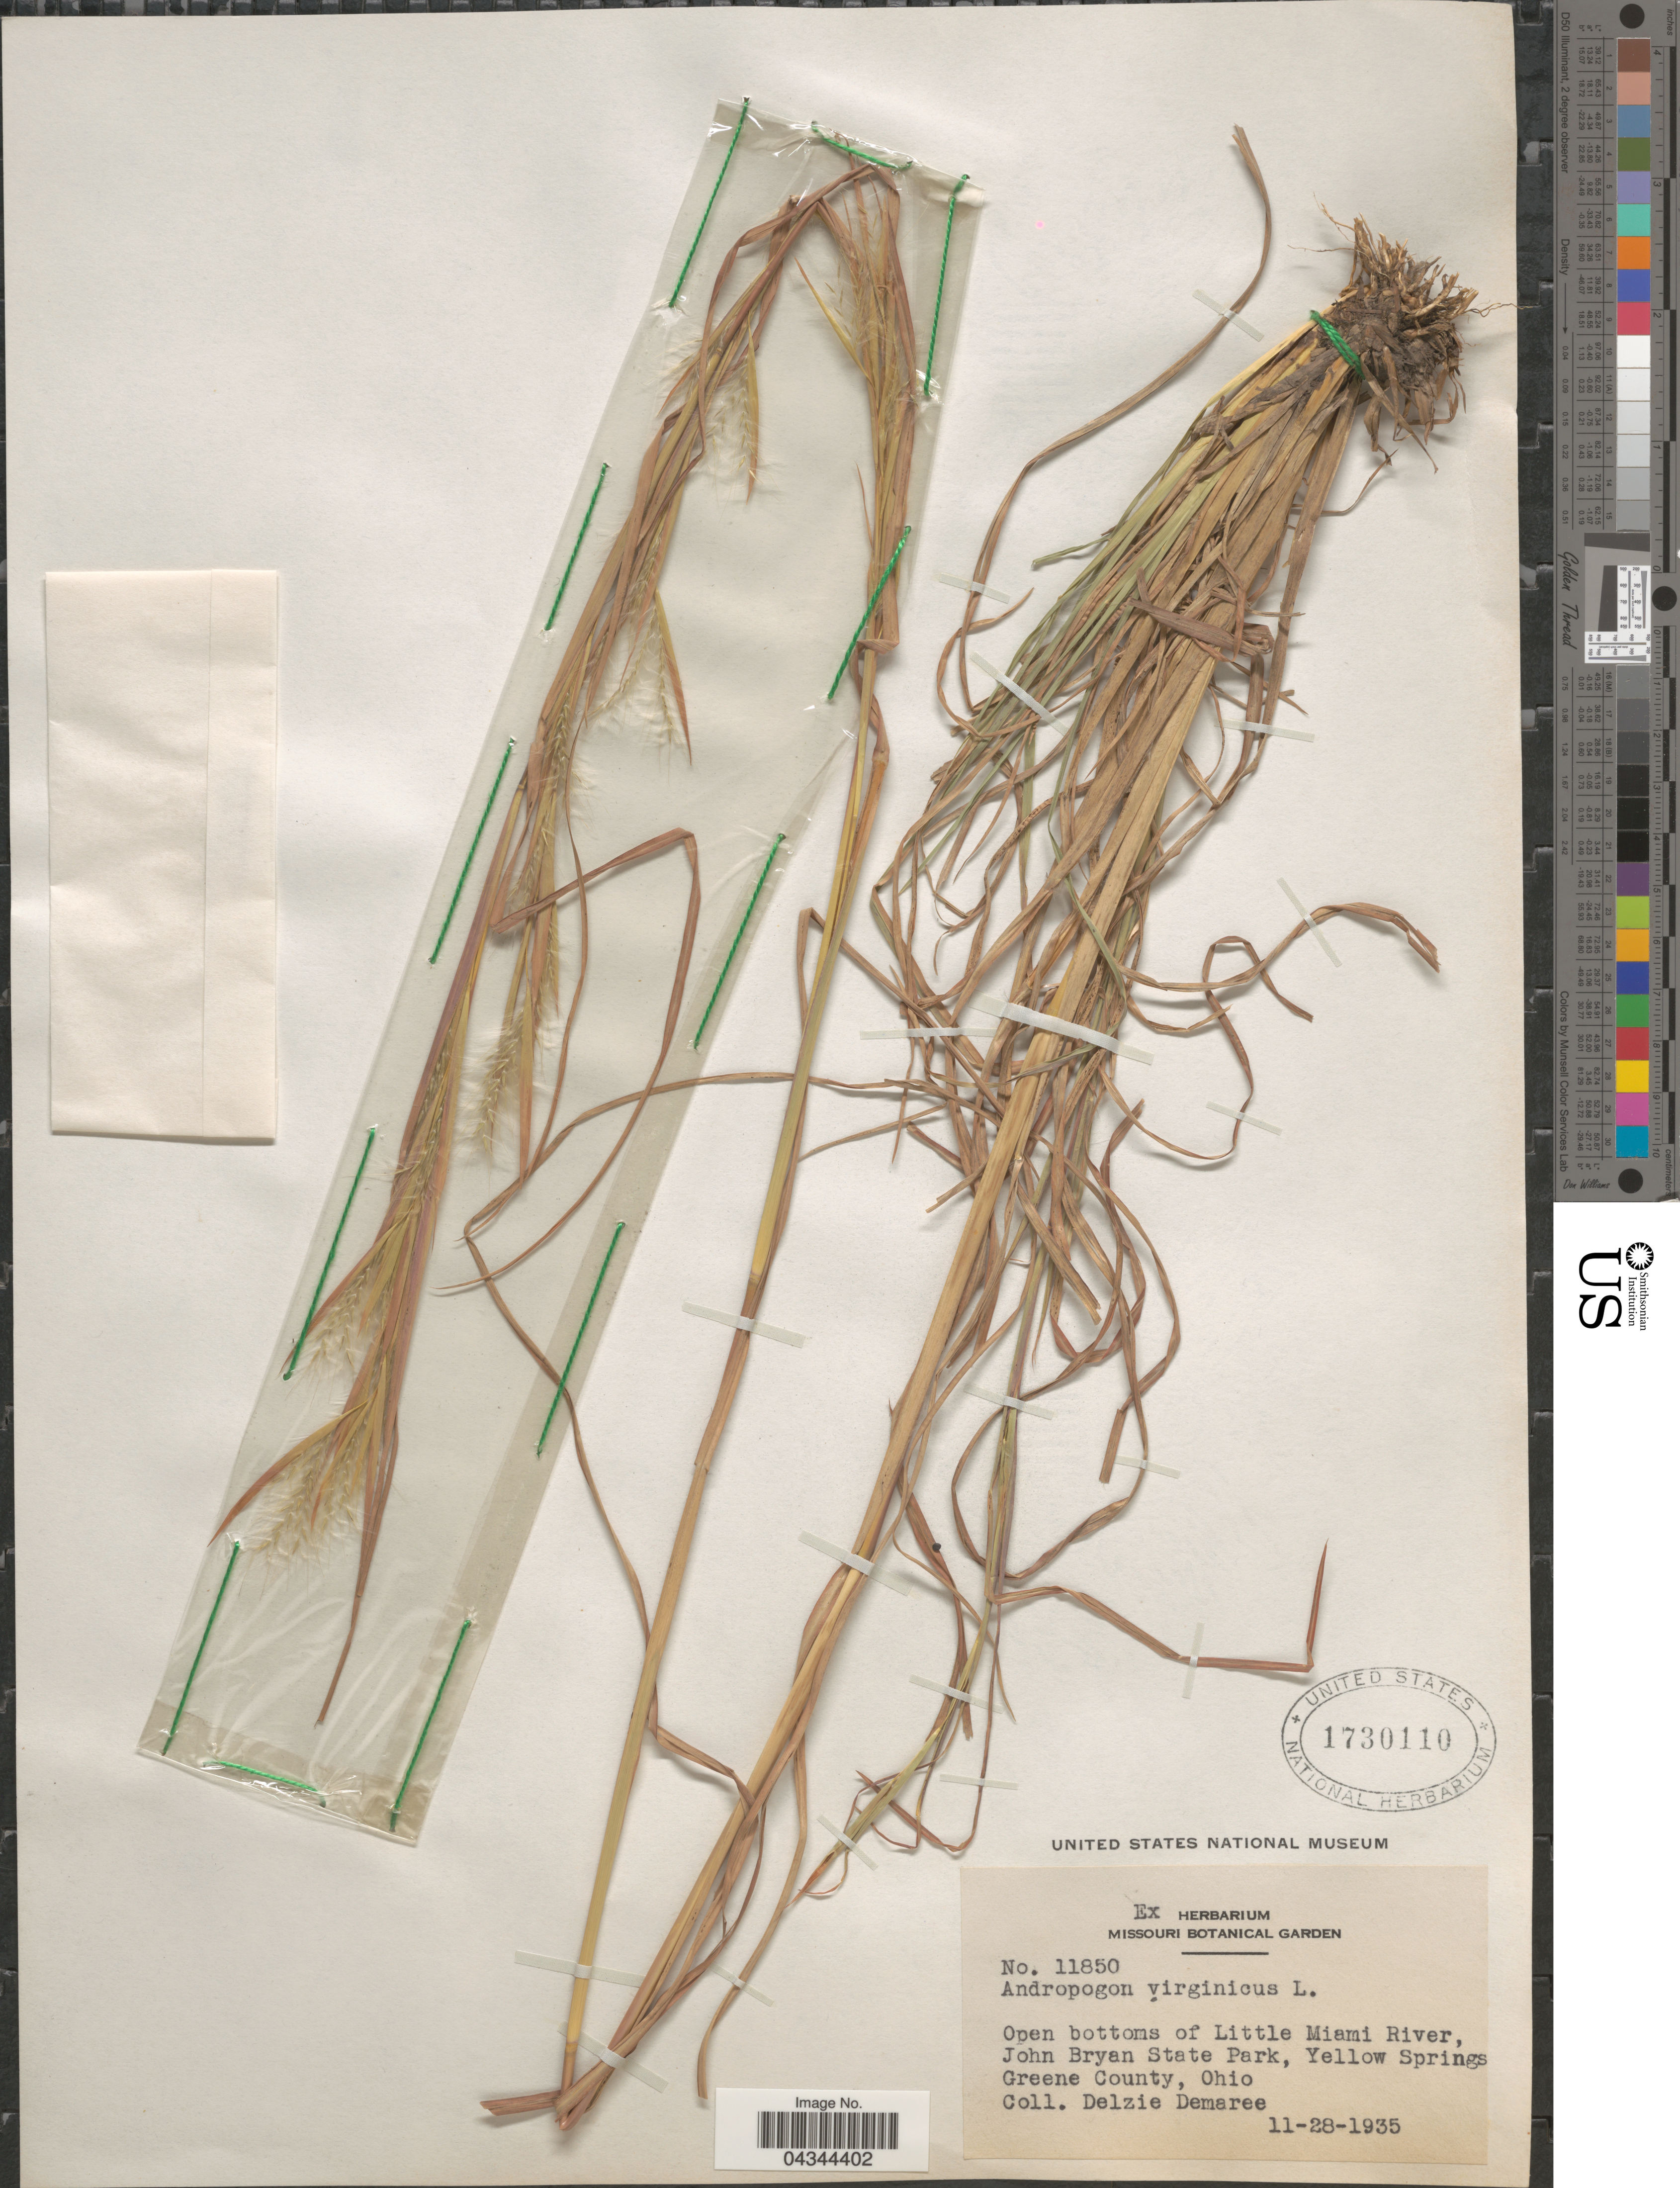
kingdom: Plantae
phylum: Tracheophyta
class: Liliopsida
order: Poales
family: Poaceae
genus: Andropogon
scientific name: Andropogon virginicus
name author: L.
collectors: D. Demaree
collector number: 11850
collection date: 1935-11-28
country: United States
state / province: Ohio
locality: Open bottoms of Little Miami River, John Bryan State Park, Yellow Springs Greene County.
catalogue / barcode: US 1730110